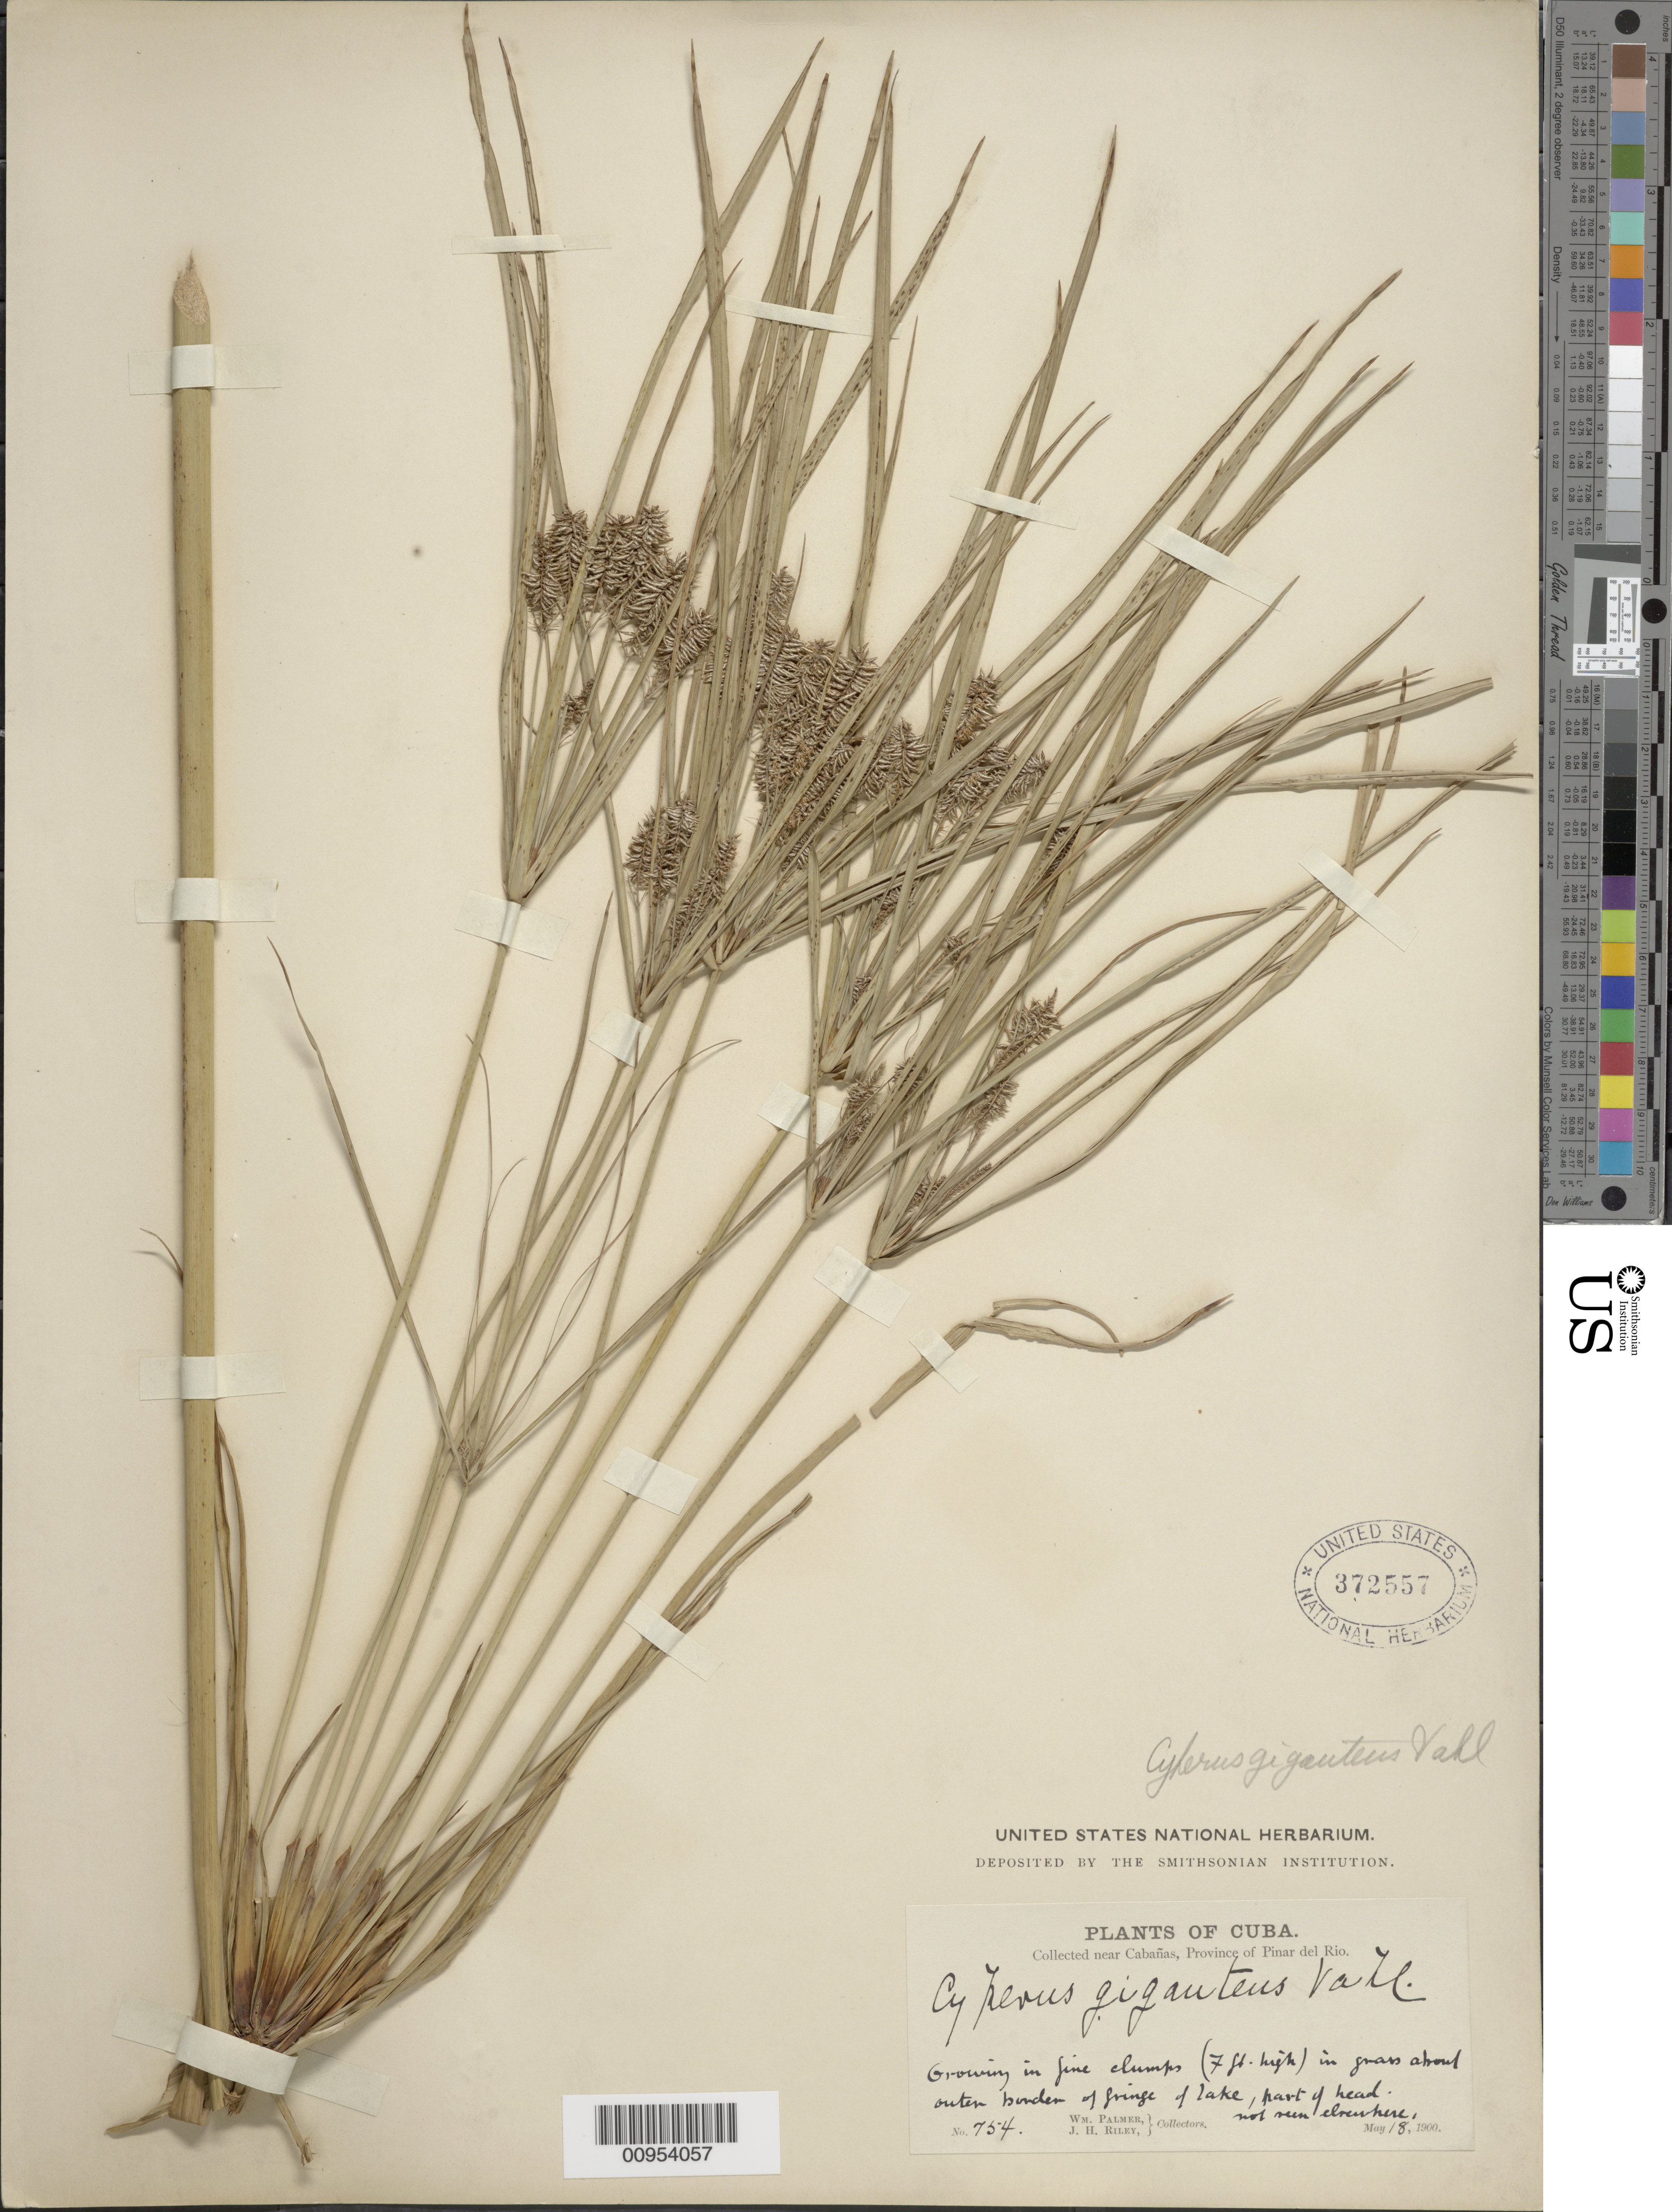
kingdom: Plantae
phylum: Tracheophyta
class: Liliopsida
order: Poales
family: Cyperaceae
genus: Cyperus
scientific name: Cyperus giganteus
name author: Vahl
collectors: W. Palmer & J. H. Riley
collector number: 754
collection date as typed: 18 May 1900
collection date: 1900-05-18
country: Cuba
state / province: Pinar del Rio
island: Cuba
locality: Near Cabañas, about outer border of fringe of lake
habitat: In grass about outer border of fringe of lake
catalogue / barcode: US 372557